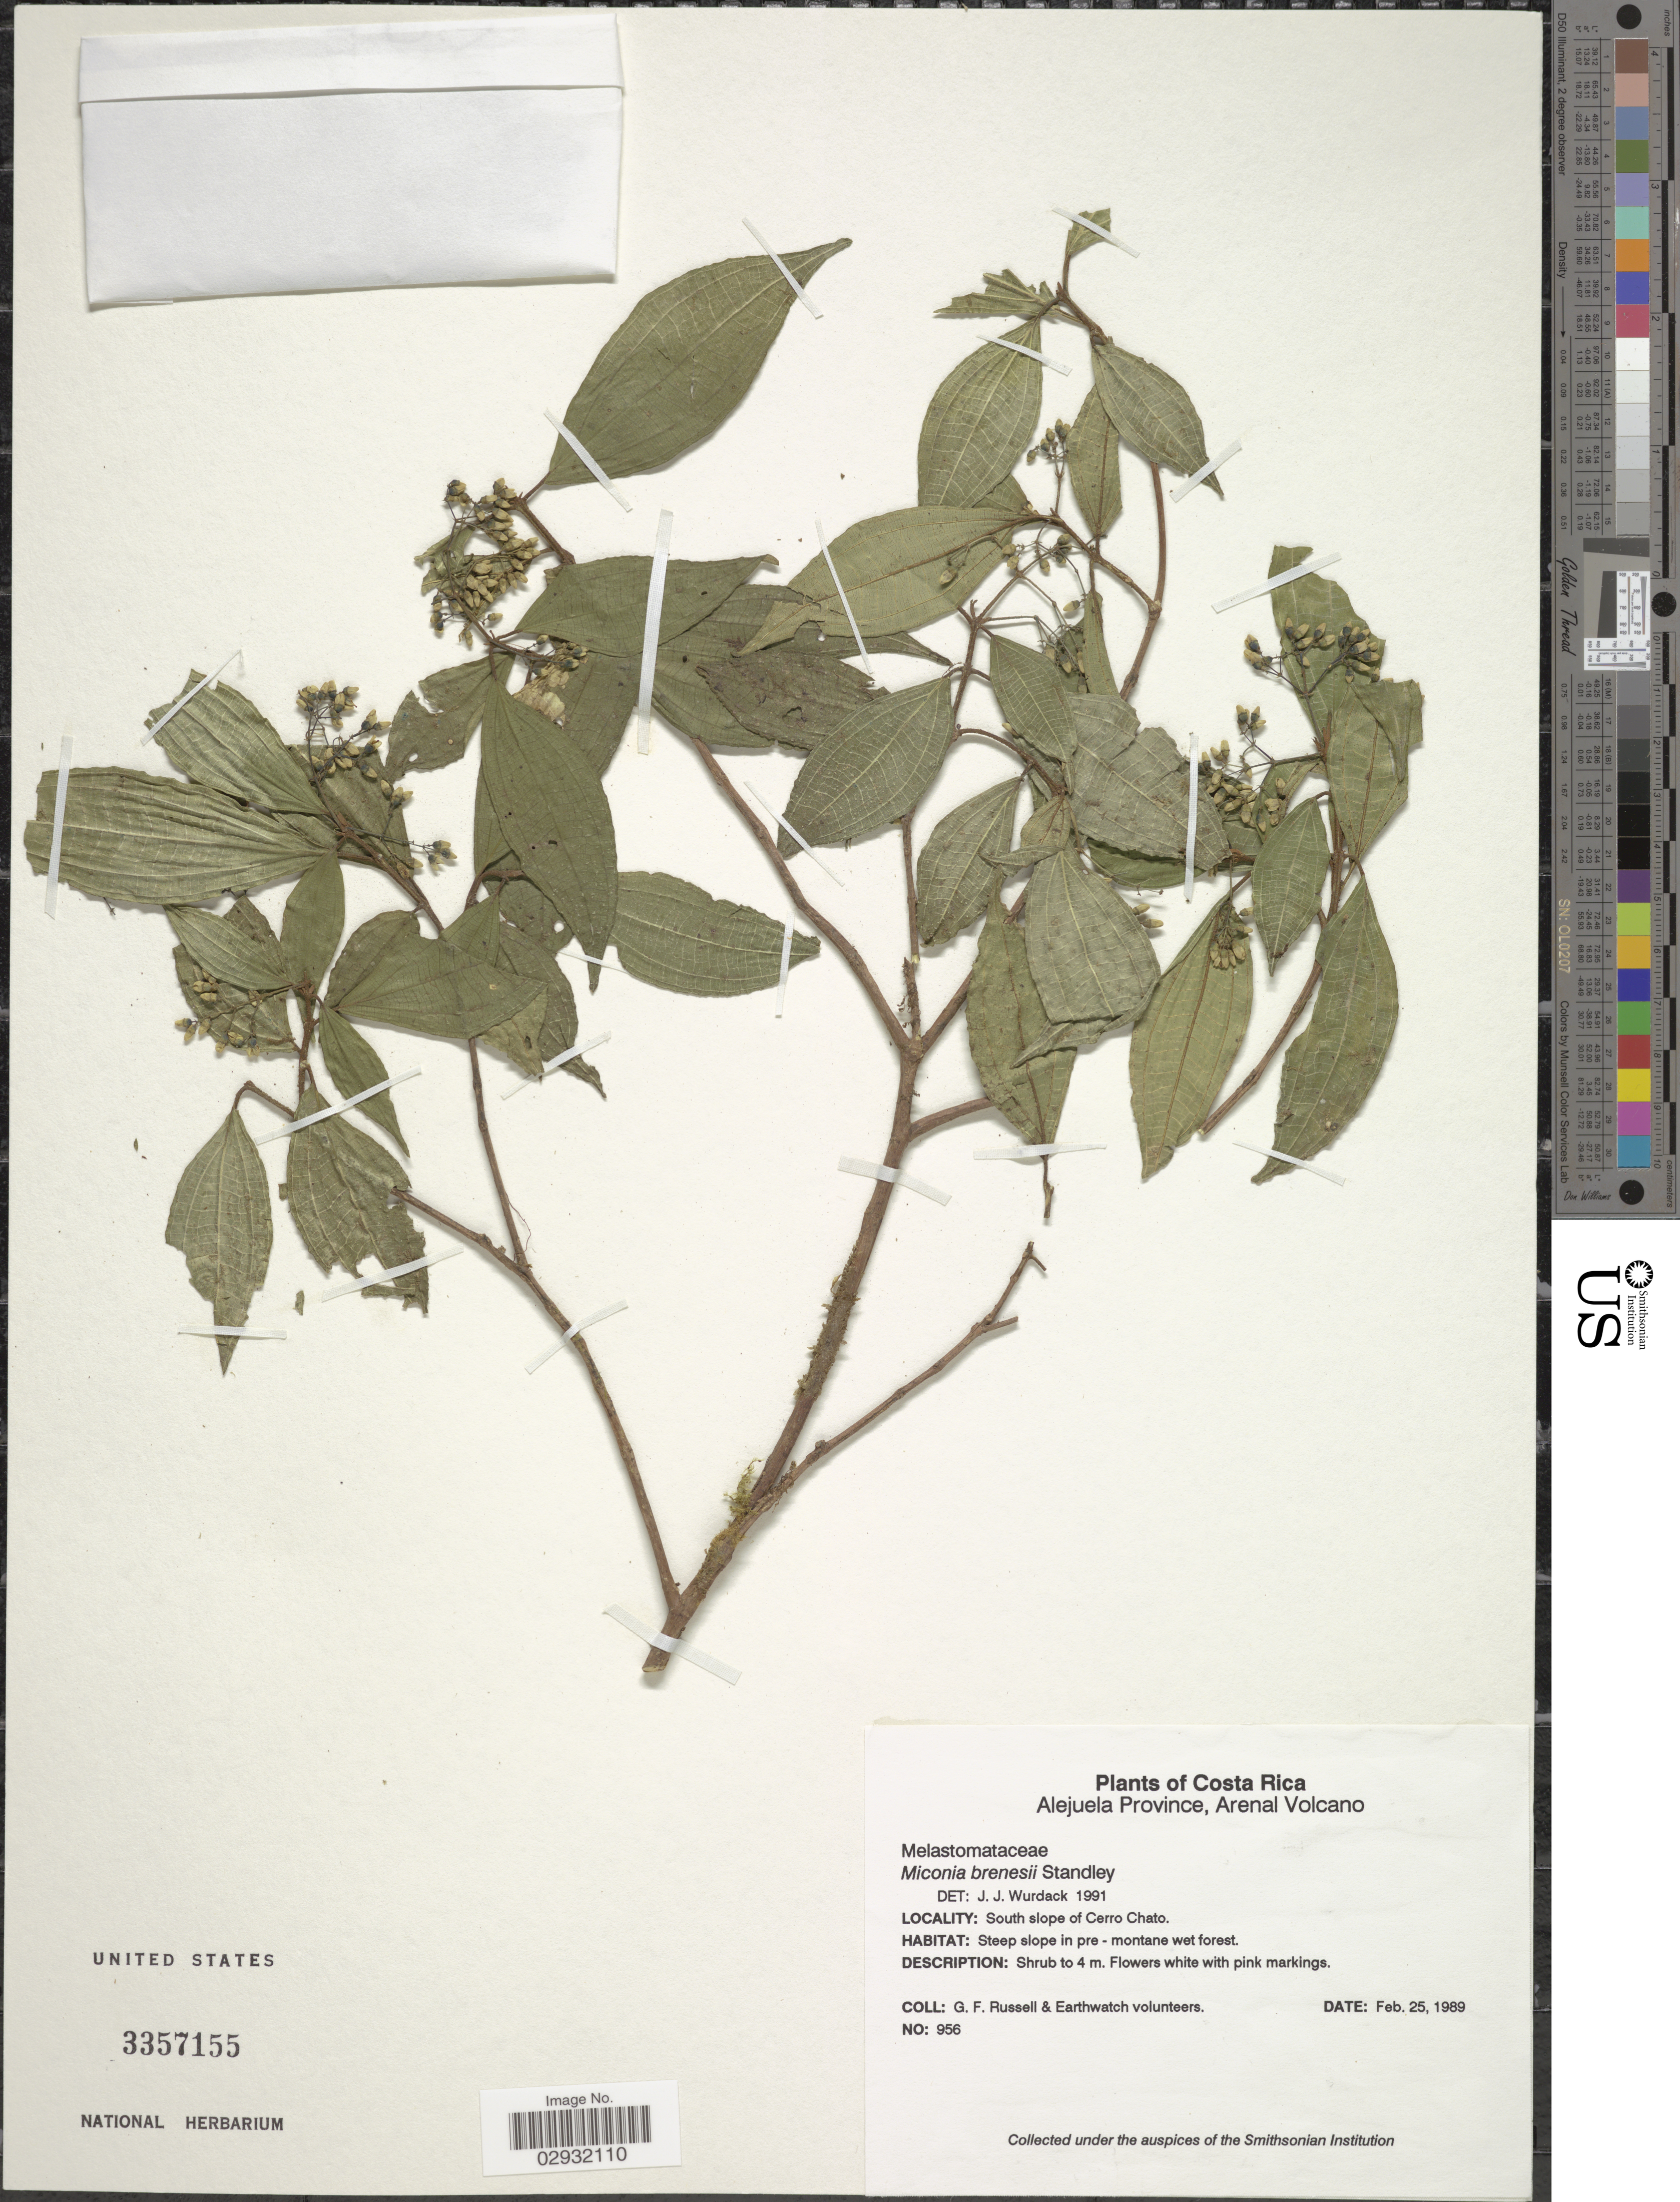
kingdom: Plantae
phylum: Tracheophyta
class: Magnoliopsida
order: Myrtales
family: Melastomataceae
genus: Miconia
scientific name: Miconia brenesii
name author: Standl.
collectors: G. Russell & Earthwatch Volunteers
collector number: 956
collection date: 1989-02-25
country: Costa Rica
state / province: Alajuela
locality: Alejuela Province, Arenal Volcano, South slope of Cerro Chato.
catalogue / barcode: US 3357155